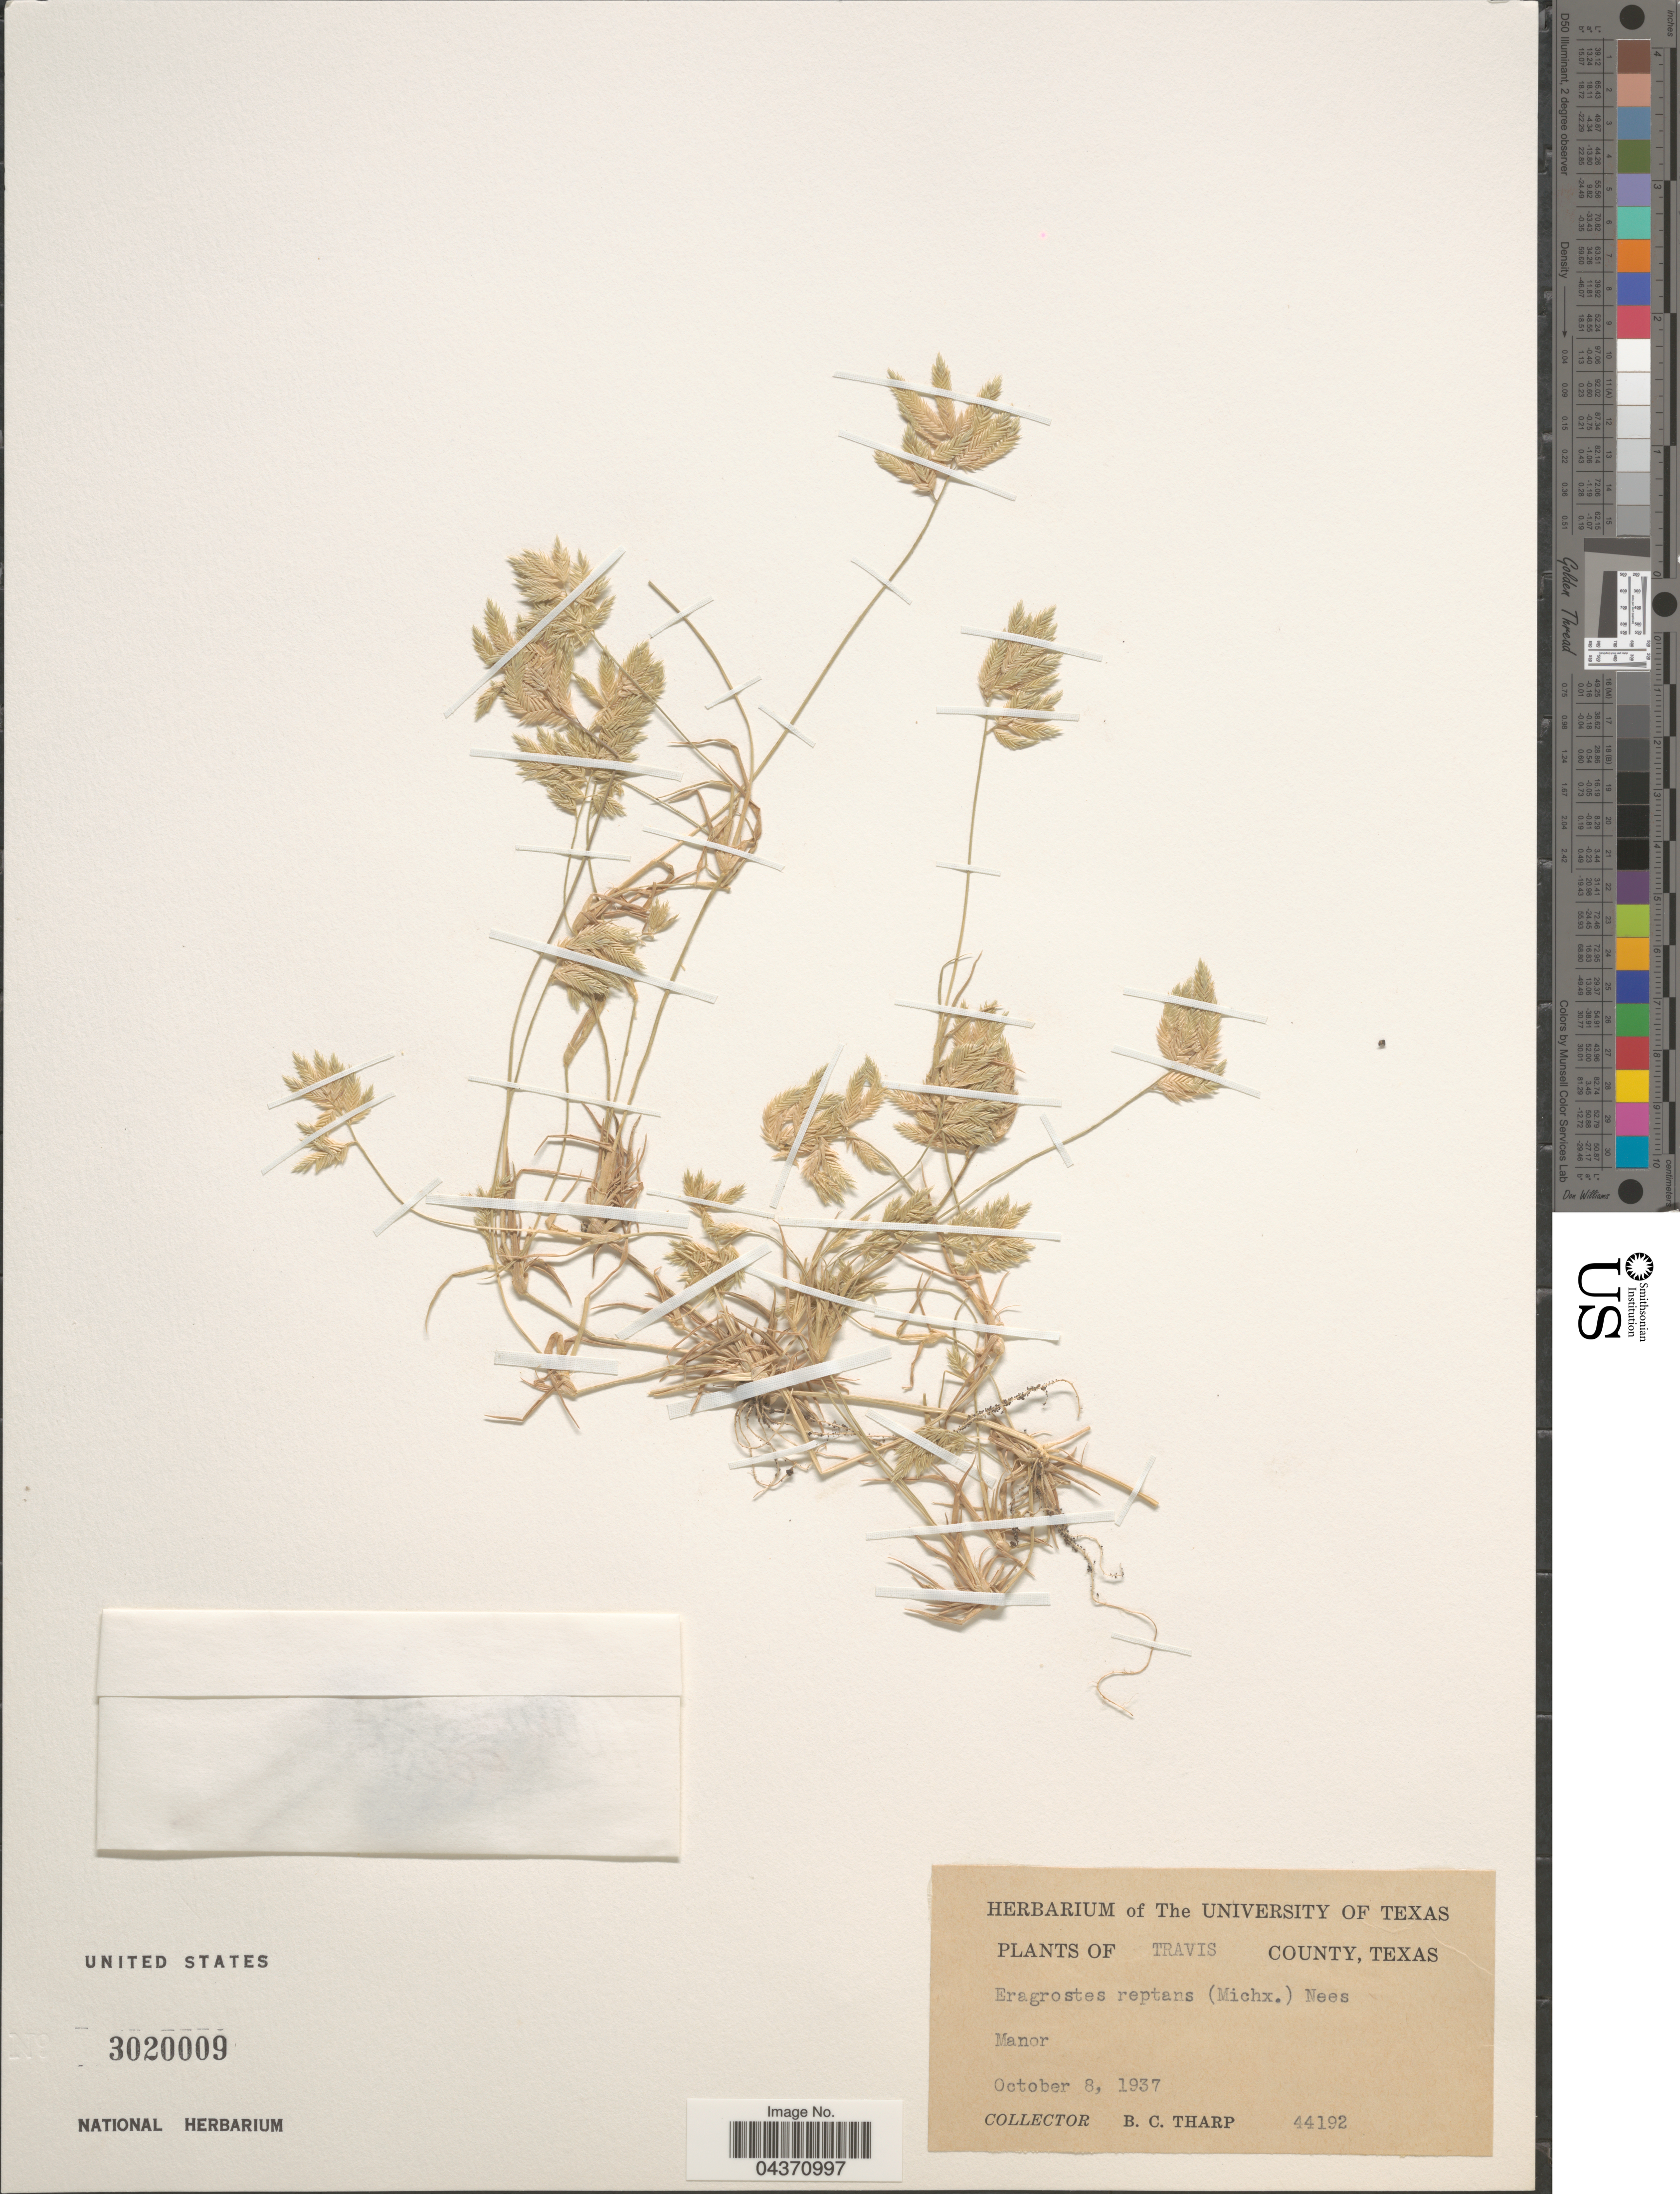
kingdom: Plantae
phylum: Tracheophyta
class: Liliopsida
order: Poales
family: Poaceae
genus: Eragrostis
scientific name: Eragrostis reptans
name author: (Michx.) Nees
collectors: B. C. Tharp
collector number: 44192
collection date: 1937-10-08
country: United States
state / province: Texas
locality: Travis County. Manor.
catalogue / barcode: US 3020009